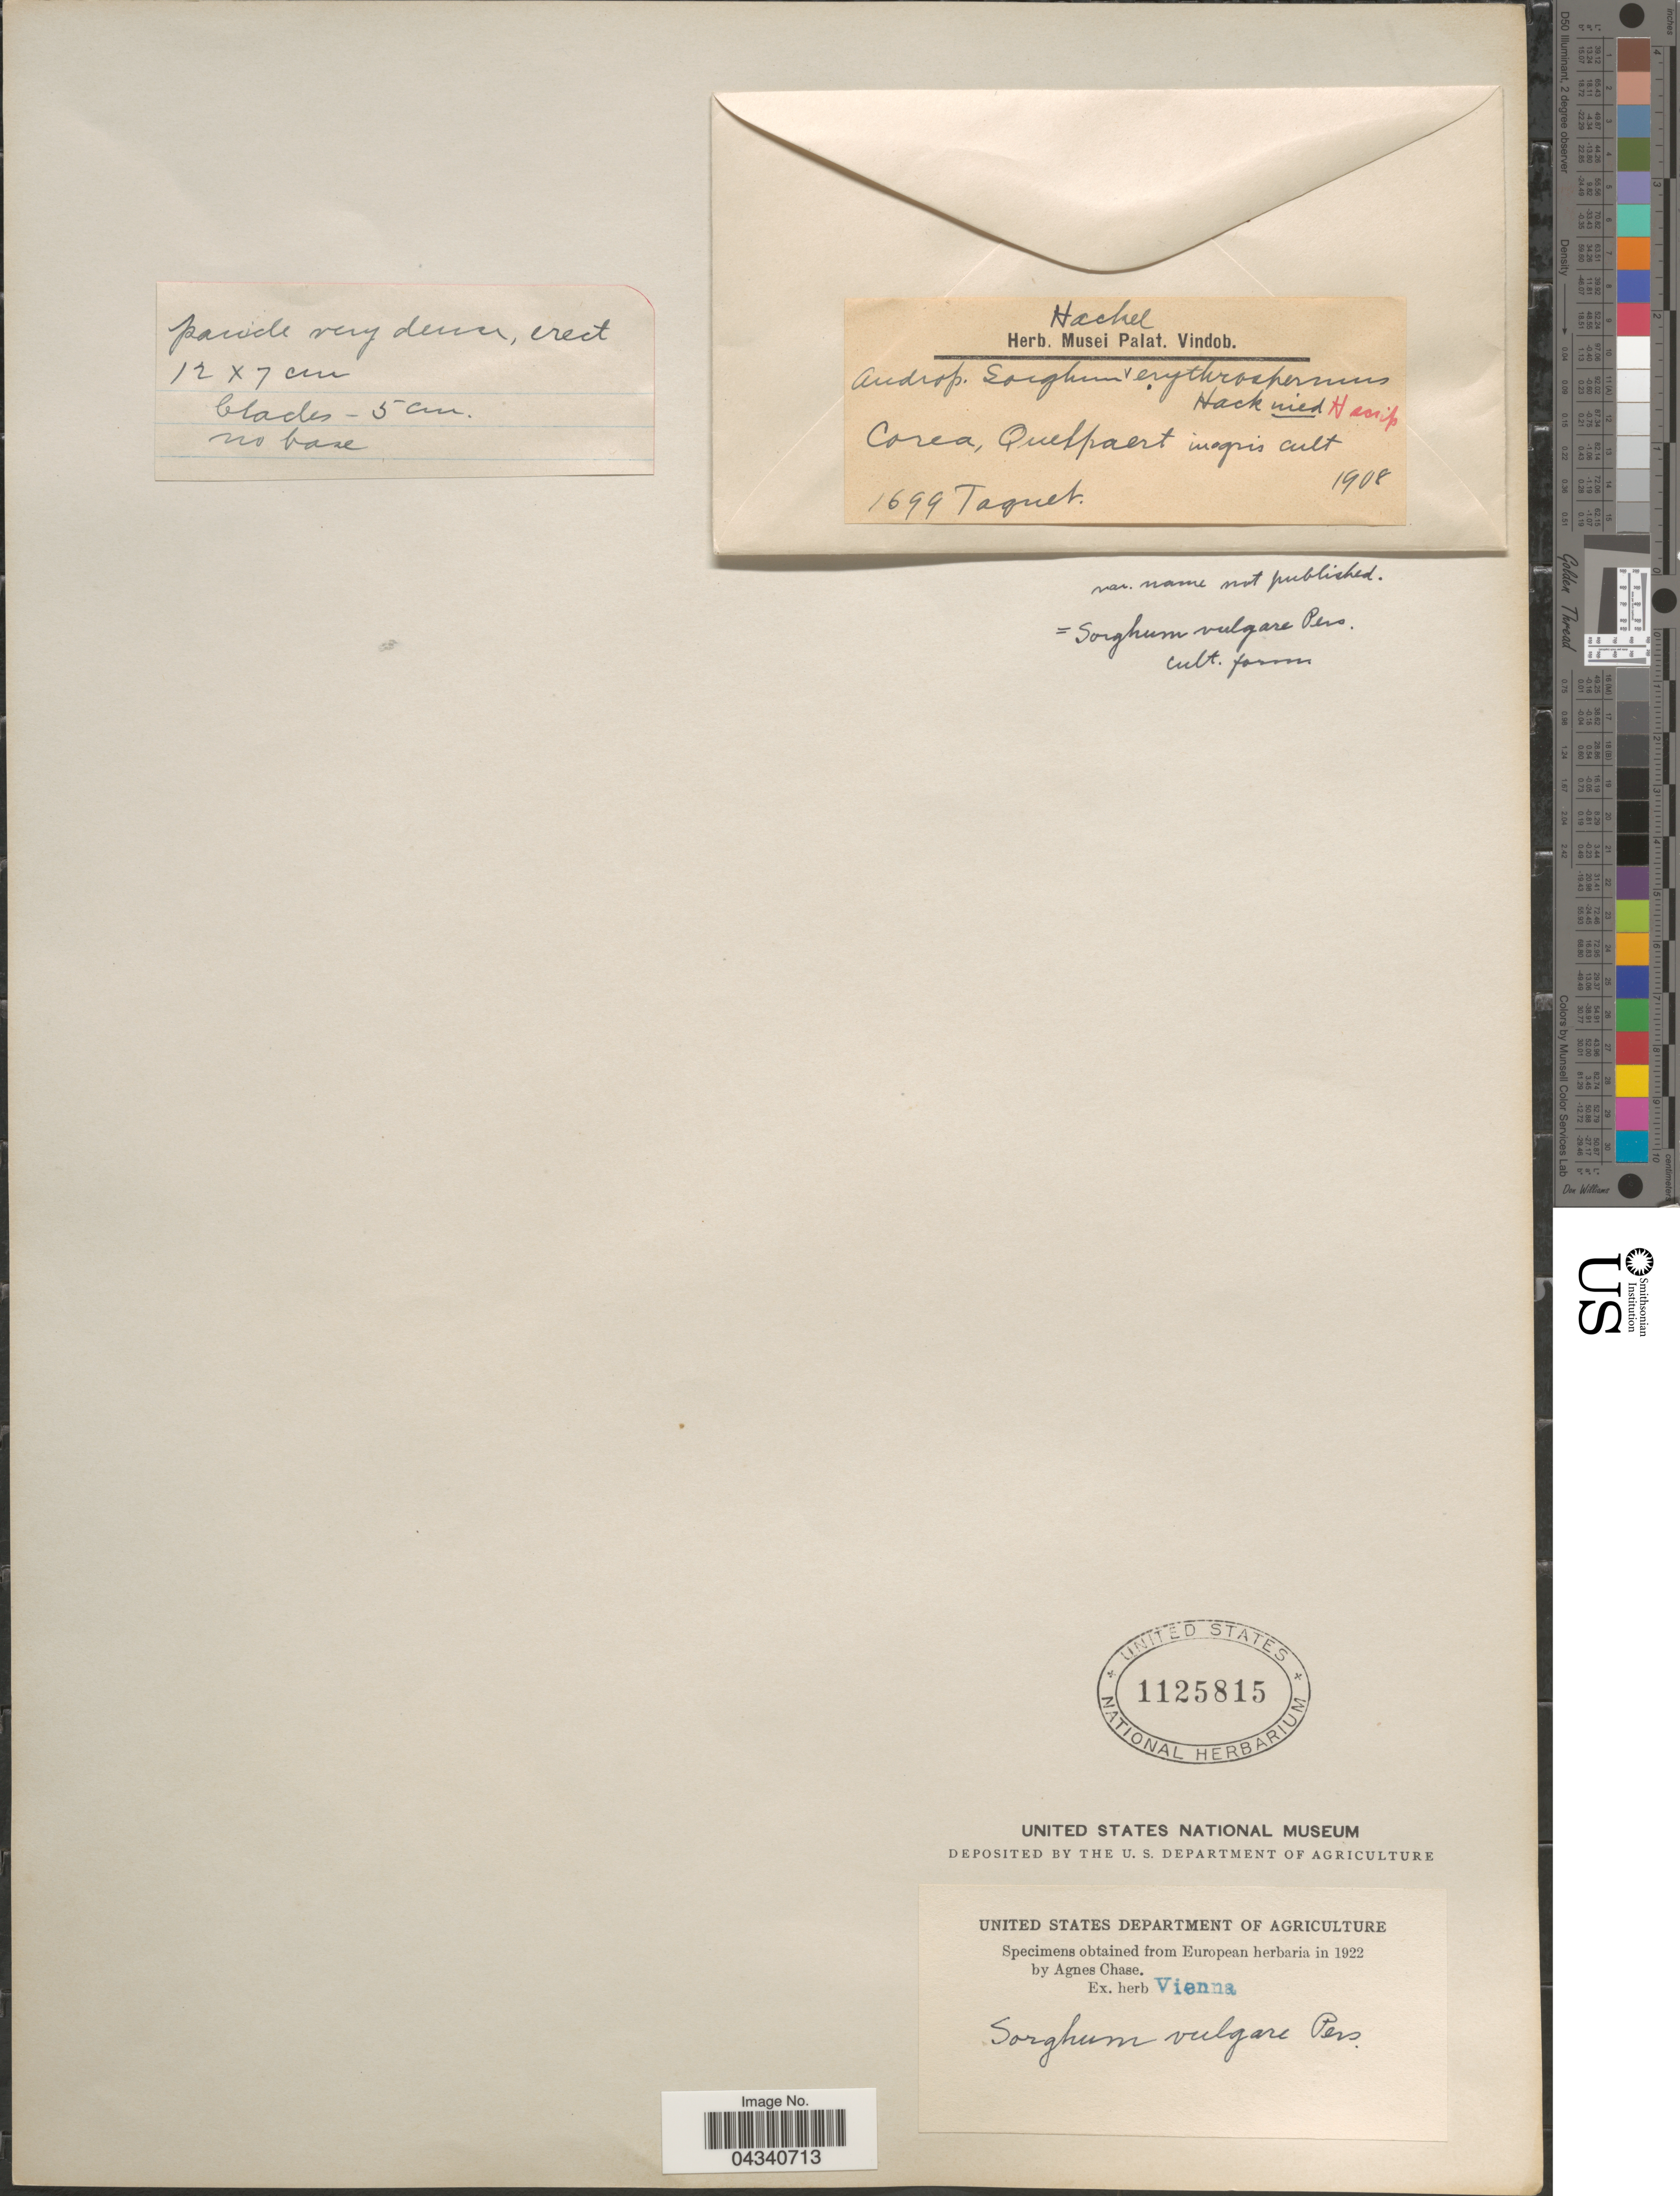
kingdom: Plantae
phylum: Tracheophyta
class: Liliopsida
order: Poales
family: Poaceae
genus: Sorghum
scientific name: Sorghum bicolor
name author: (L.) Moench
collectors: Taquet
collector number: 1699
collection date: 1908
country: South Korea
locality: Corea, Quelpaert in agris cult.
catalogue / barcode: US 1125815